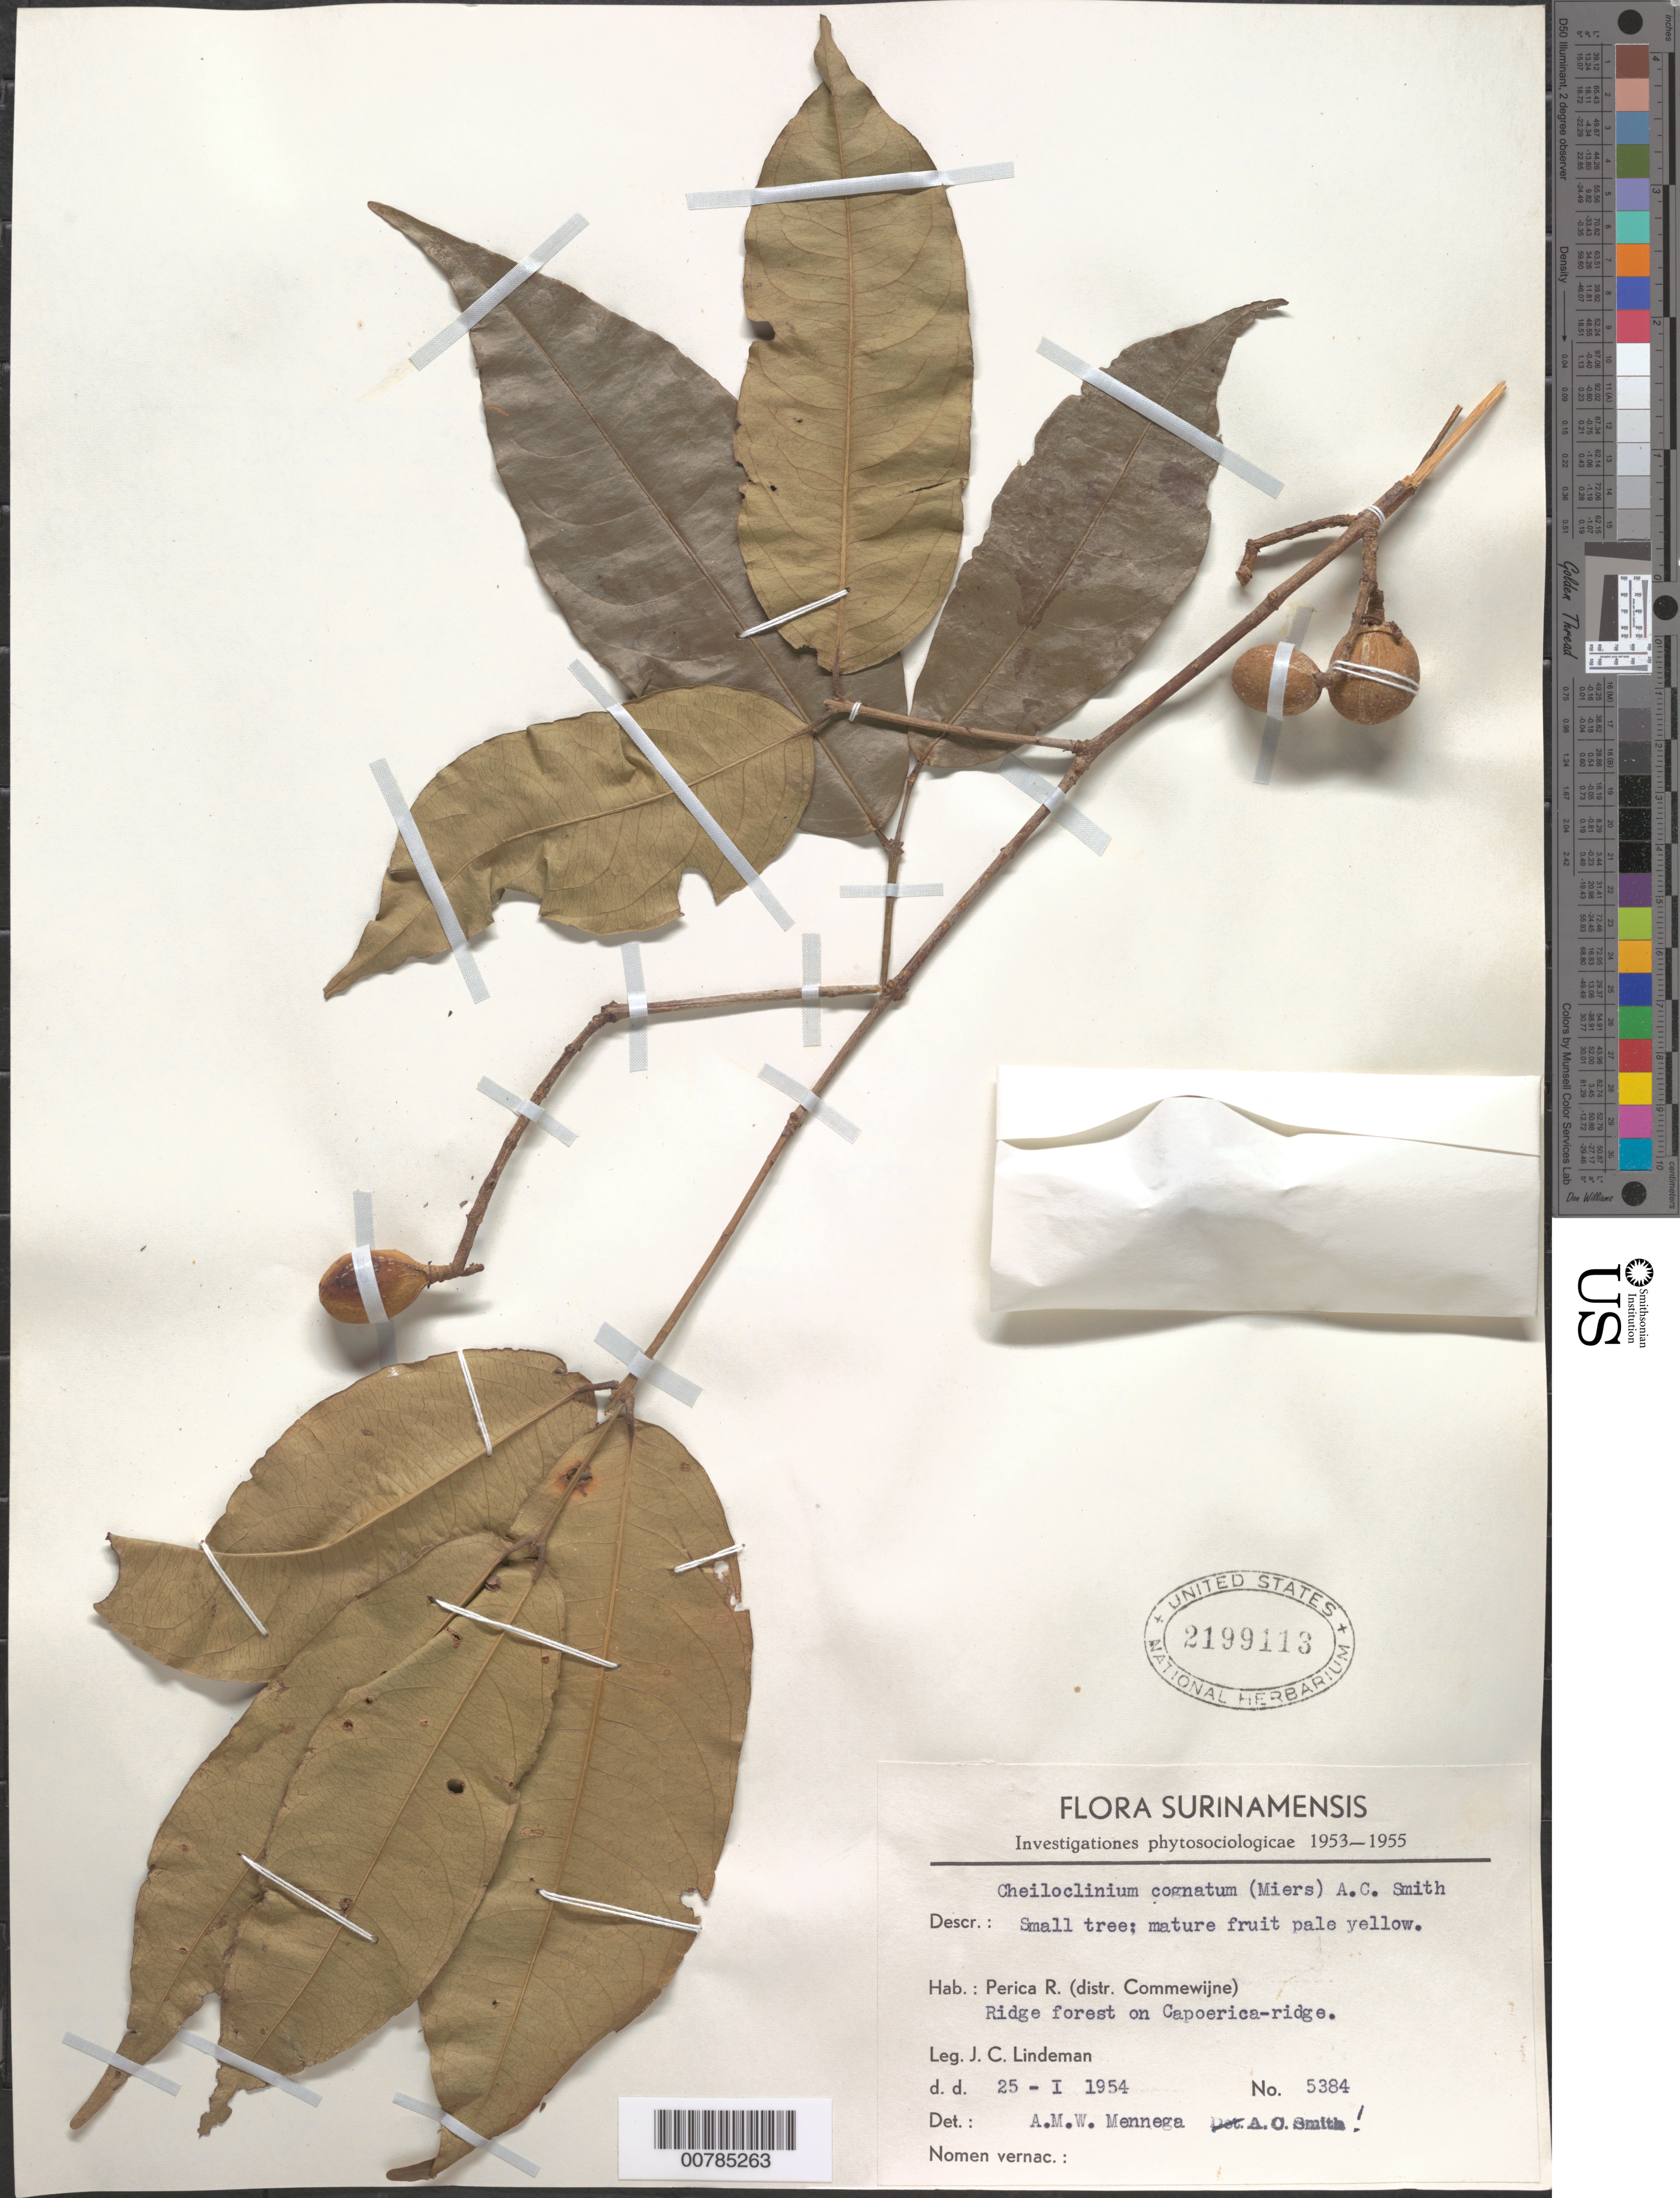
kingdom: Plantae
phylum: Tracheophyta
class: Magnoliopsida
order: Celastrales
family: Celastraceae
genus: Cheiloclinium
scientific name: Cheiloclinium cognatum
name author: (Miers) A.C. Sm.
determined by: Smith, A. C.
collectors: J. C. Lindeman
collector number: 5384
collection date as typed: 25-Jan-54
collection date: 1954-01-25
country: Suriname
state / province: Commewijne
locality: Perica R., Capoerica ridge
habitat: Ridge forest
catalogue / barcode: US 2199113